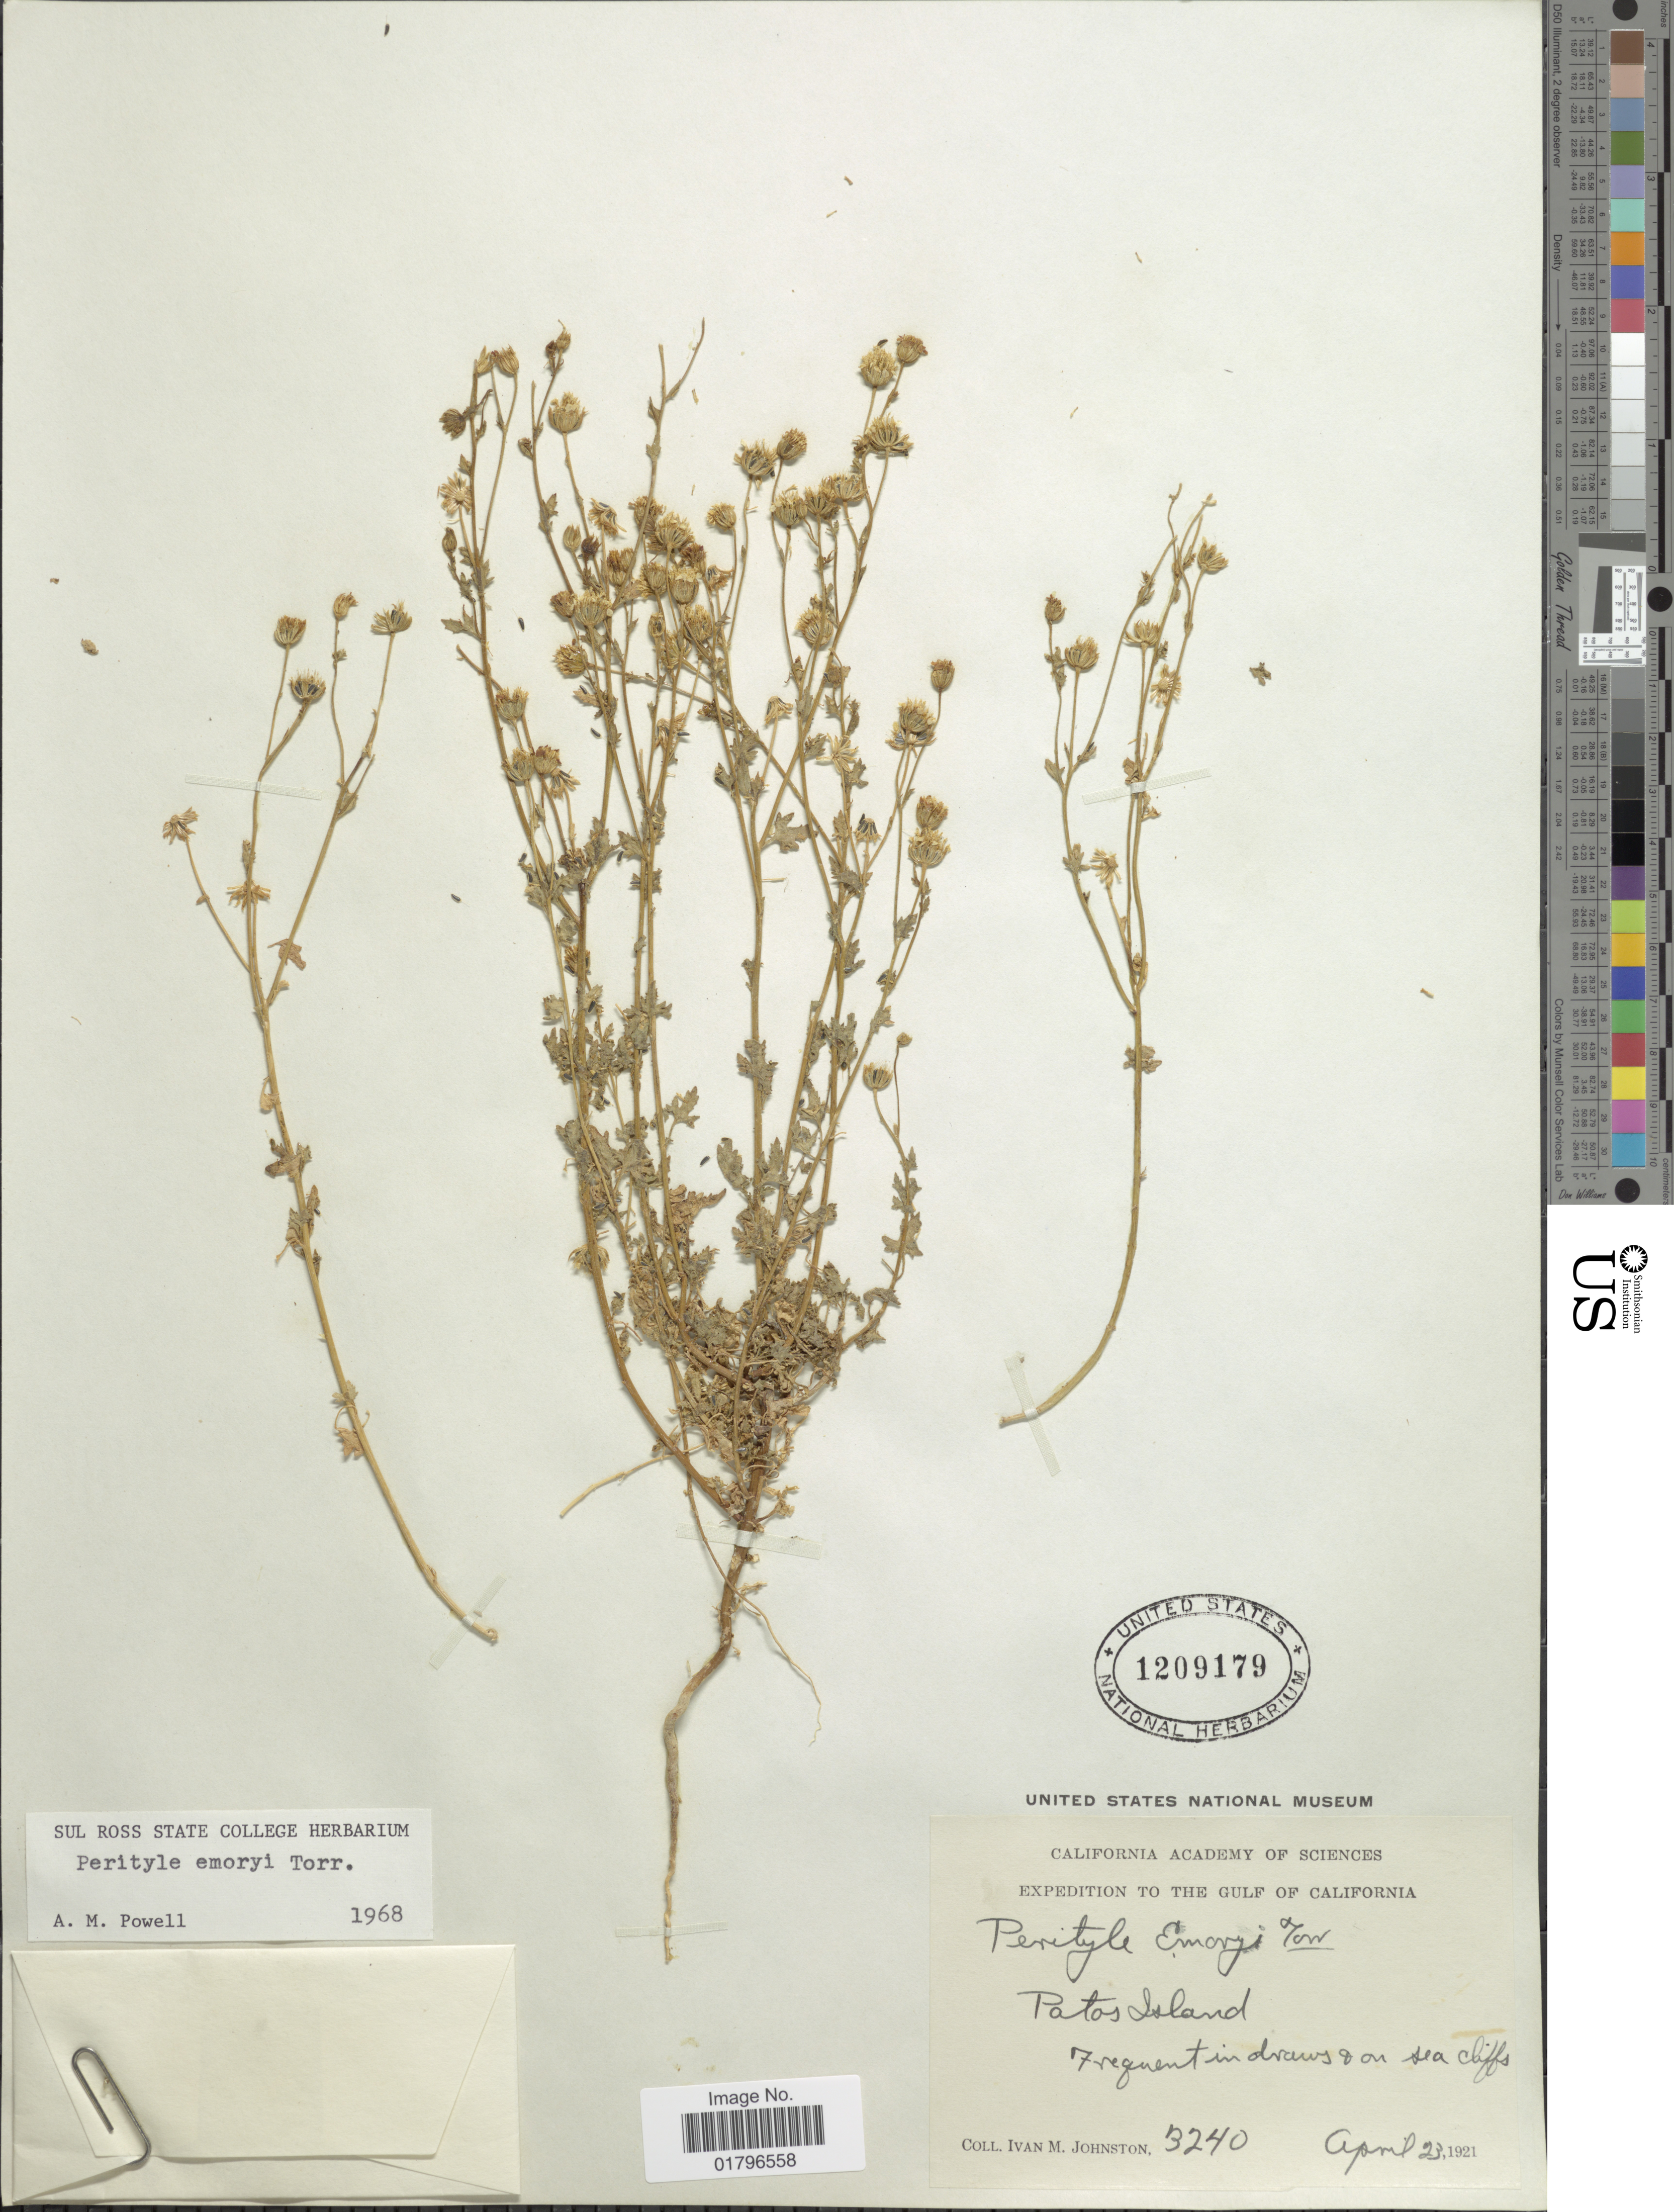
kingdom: Plantae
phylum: Tracheophyta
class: Magnoliopsida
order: Asterales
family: Asteraceae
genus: Perityle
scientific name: Perityle emoryi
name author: Torr.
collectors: I.M. Johnston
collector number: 3240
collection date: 1921-04-23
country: Mexico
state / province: Baja California Sur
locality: Gulf of California. Potos Island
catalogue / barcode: US 1209179